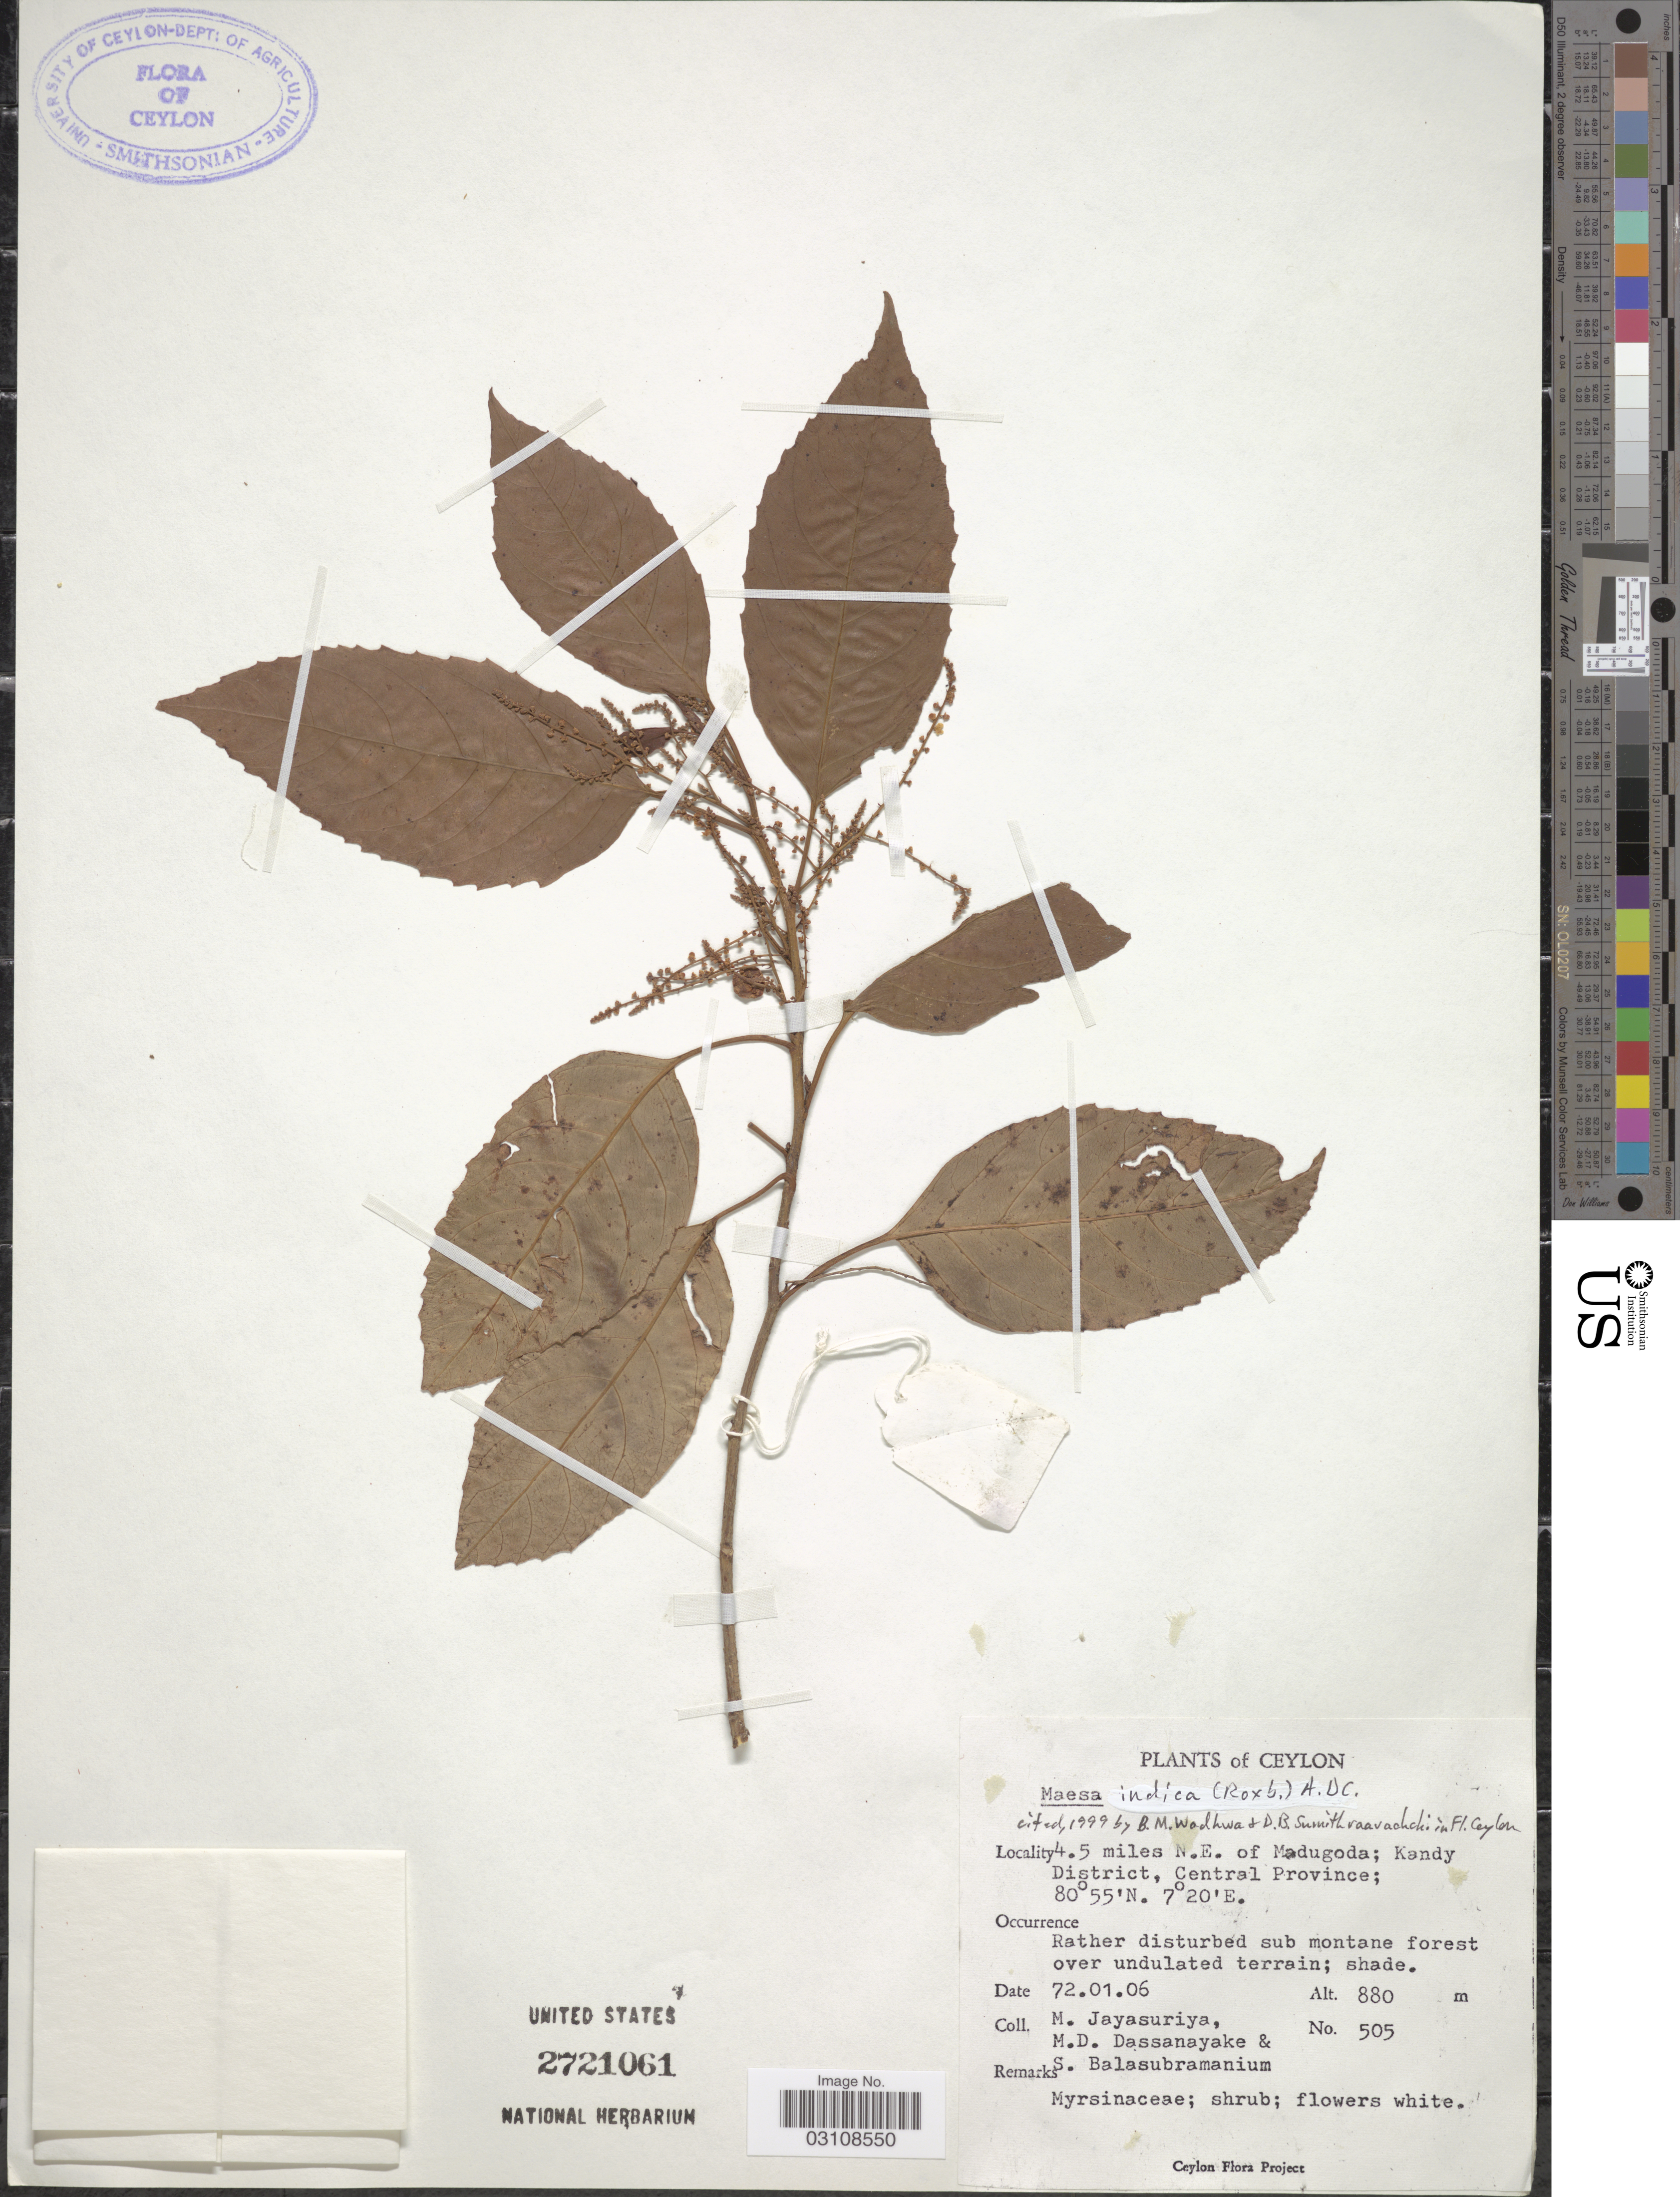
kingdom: Plantae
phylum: Tracheophyta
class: Magnoliopsida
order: Ericales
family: Primulaceae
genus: Maesa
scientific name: Maesa indica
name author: (Roxb.) A. DC.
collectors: M. Jayasuriya, M. D. Dassanayake & S. Balasubramanium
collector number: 505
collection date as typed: Transcribed d/m/y: 6/1/72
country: Sri Lanka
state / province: Central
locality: Ceylon. 4.5 miles N.E. of Madugoda; Kandy District.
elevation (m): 880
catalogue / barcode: US 2721061